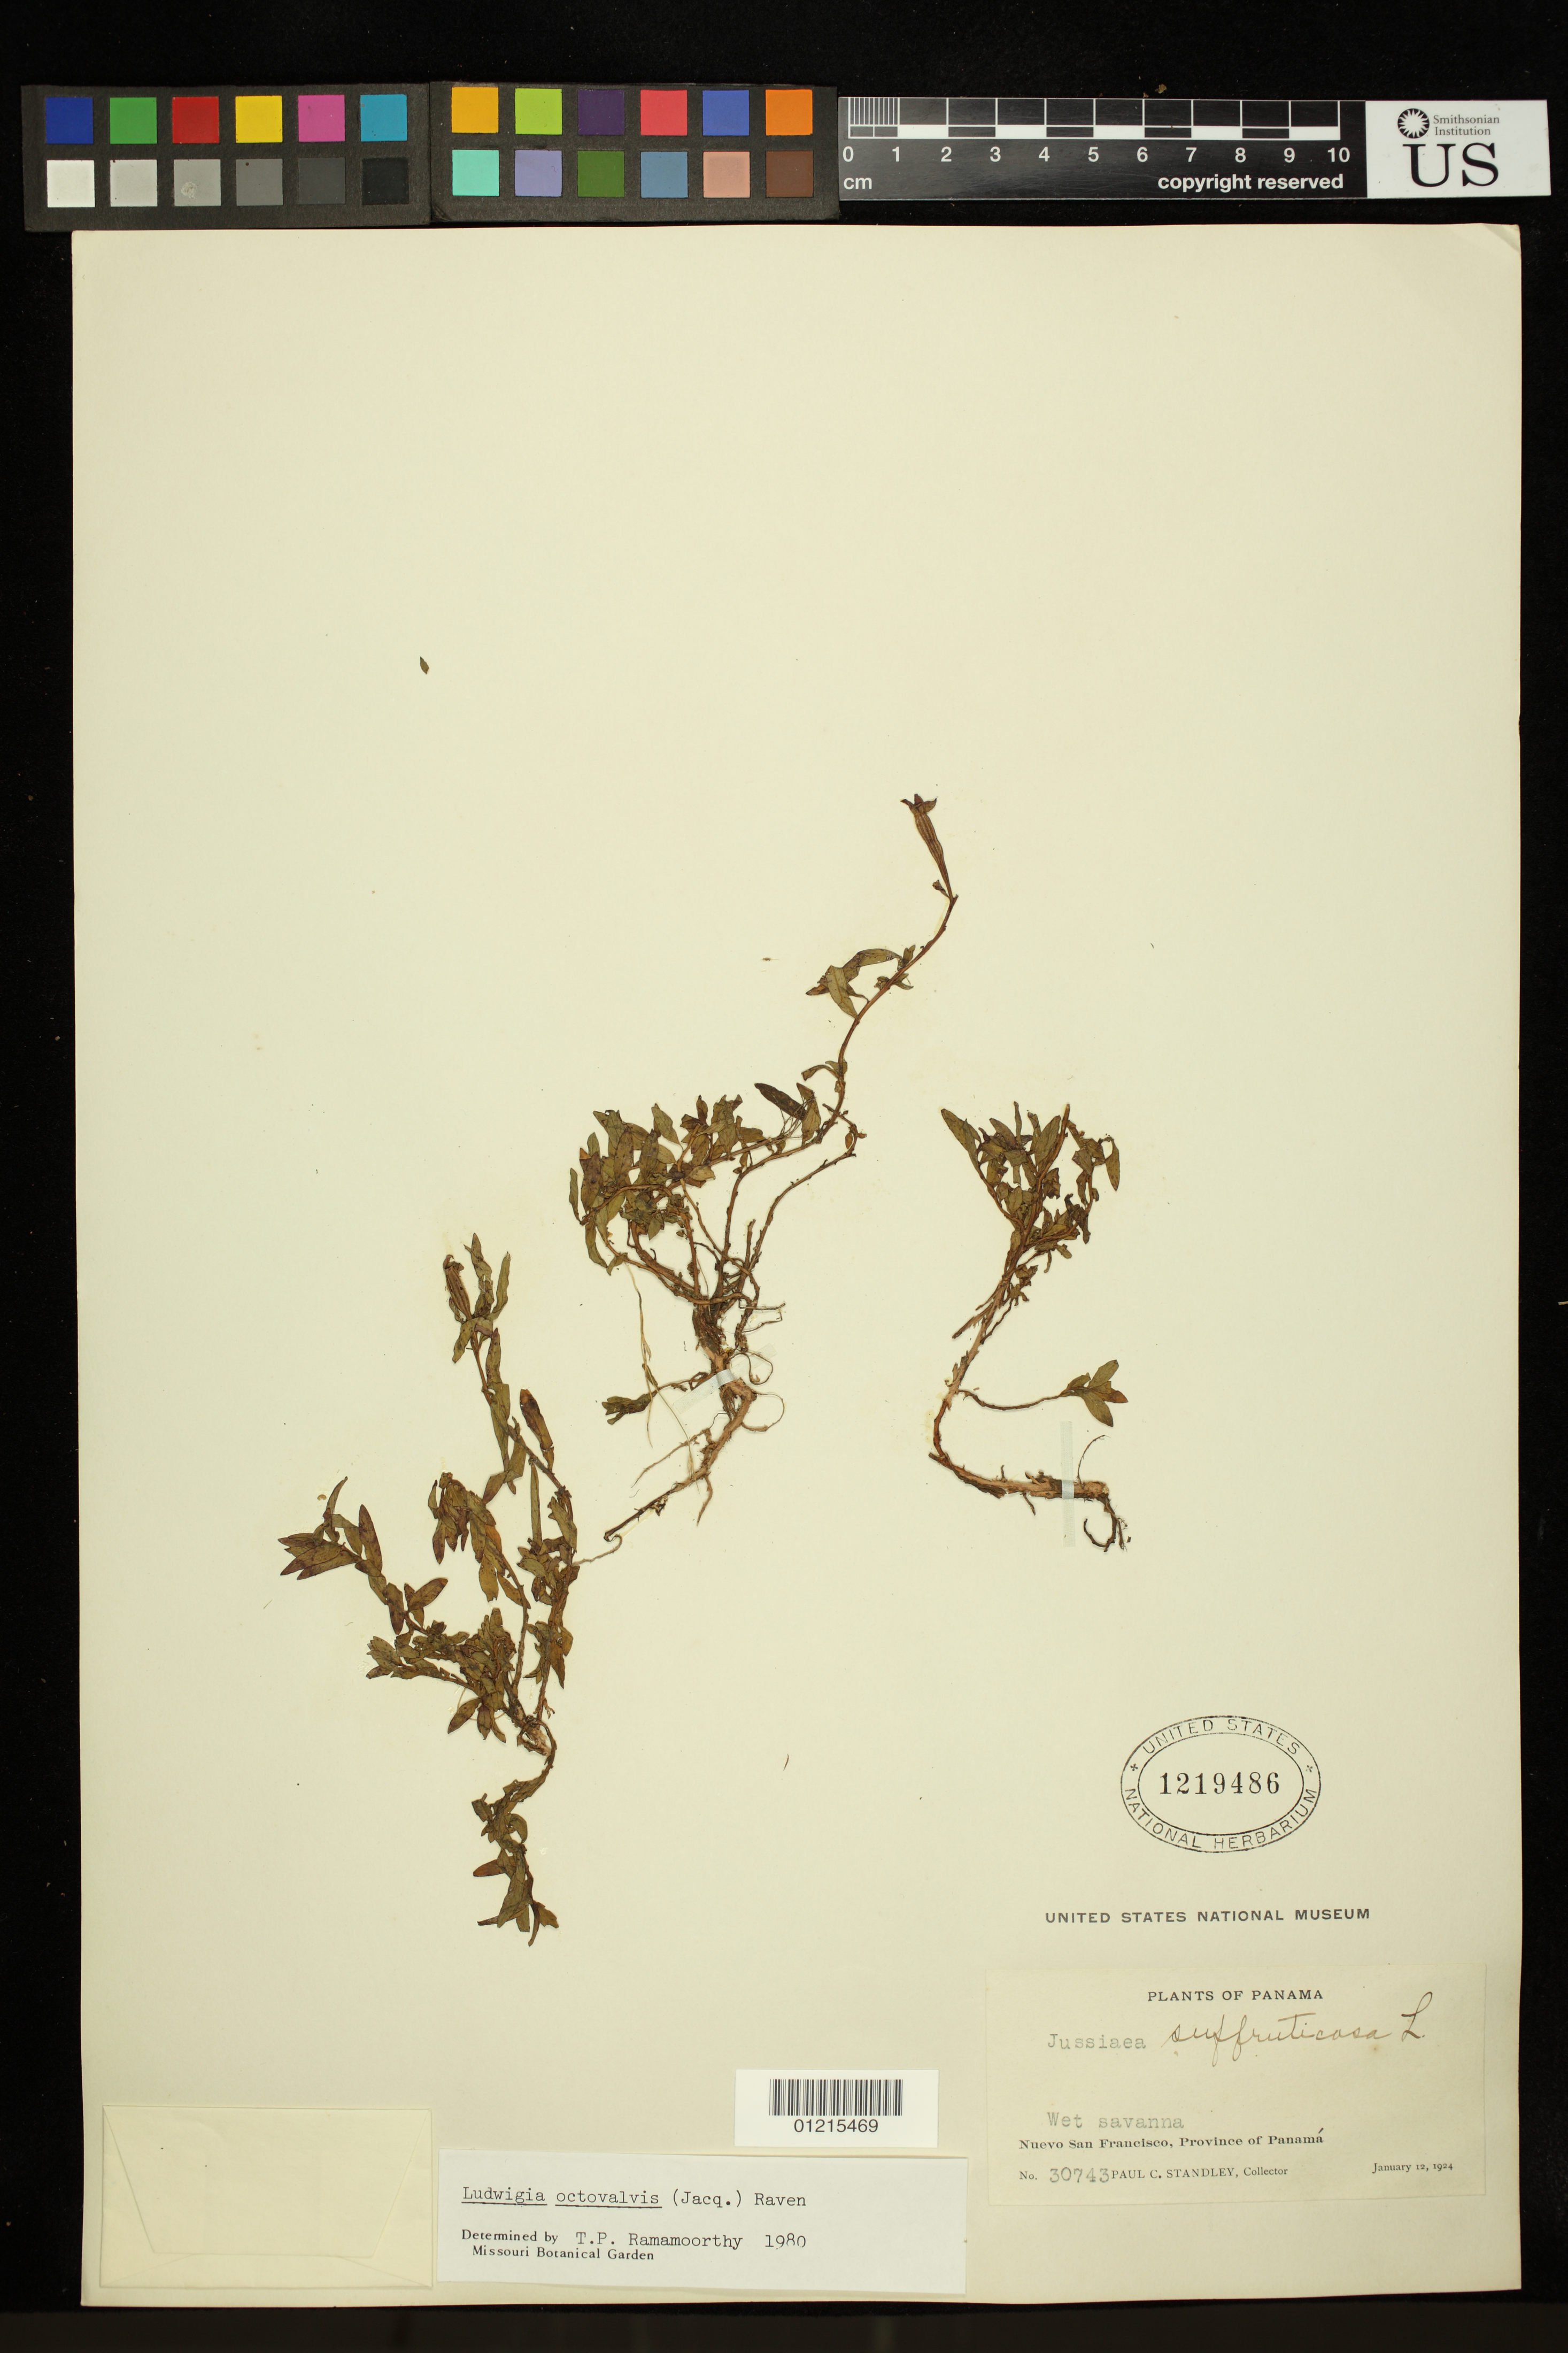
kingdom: Plantae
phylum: Tracheophyta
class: Magnoliopsida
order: Myrtales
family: Onagraceae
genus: Ludwigia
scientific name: Ludwigia octovalvis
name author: (Jacq.) P.H. Raven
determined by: Ramamoorthy, T. P.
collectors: P. C. Standley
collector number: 30743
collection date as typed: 12 Jan 1924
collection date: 1924-01-12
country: Panama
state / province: Panamá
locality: Nuevo San Francisco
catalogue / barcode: US 1219486